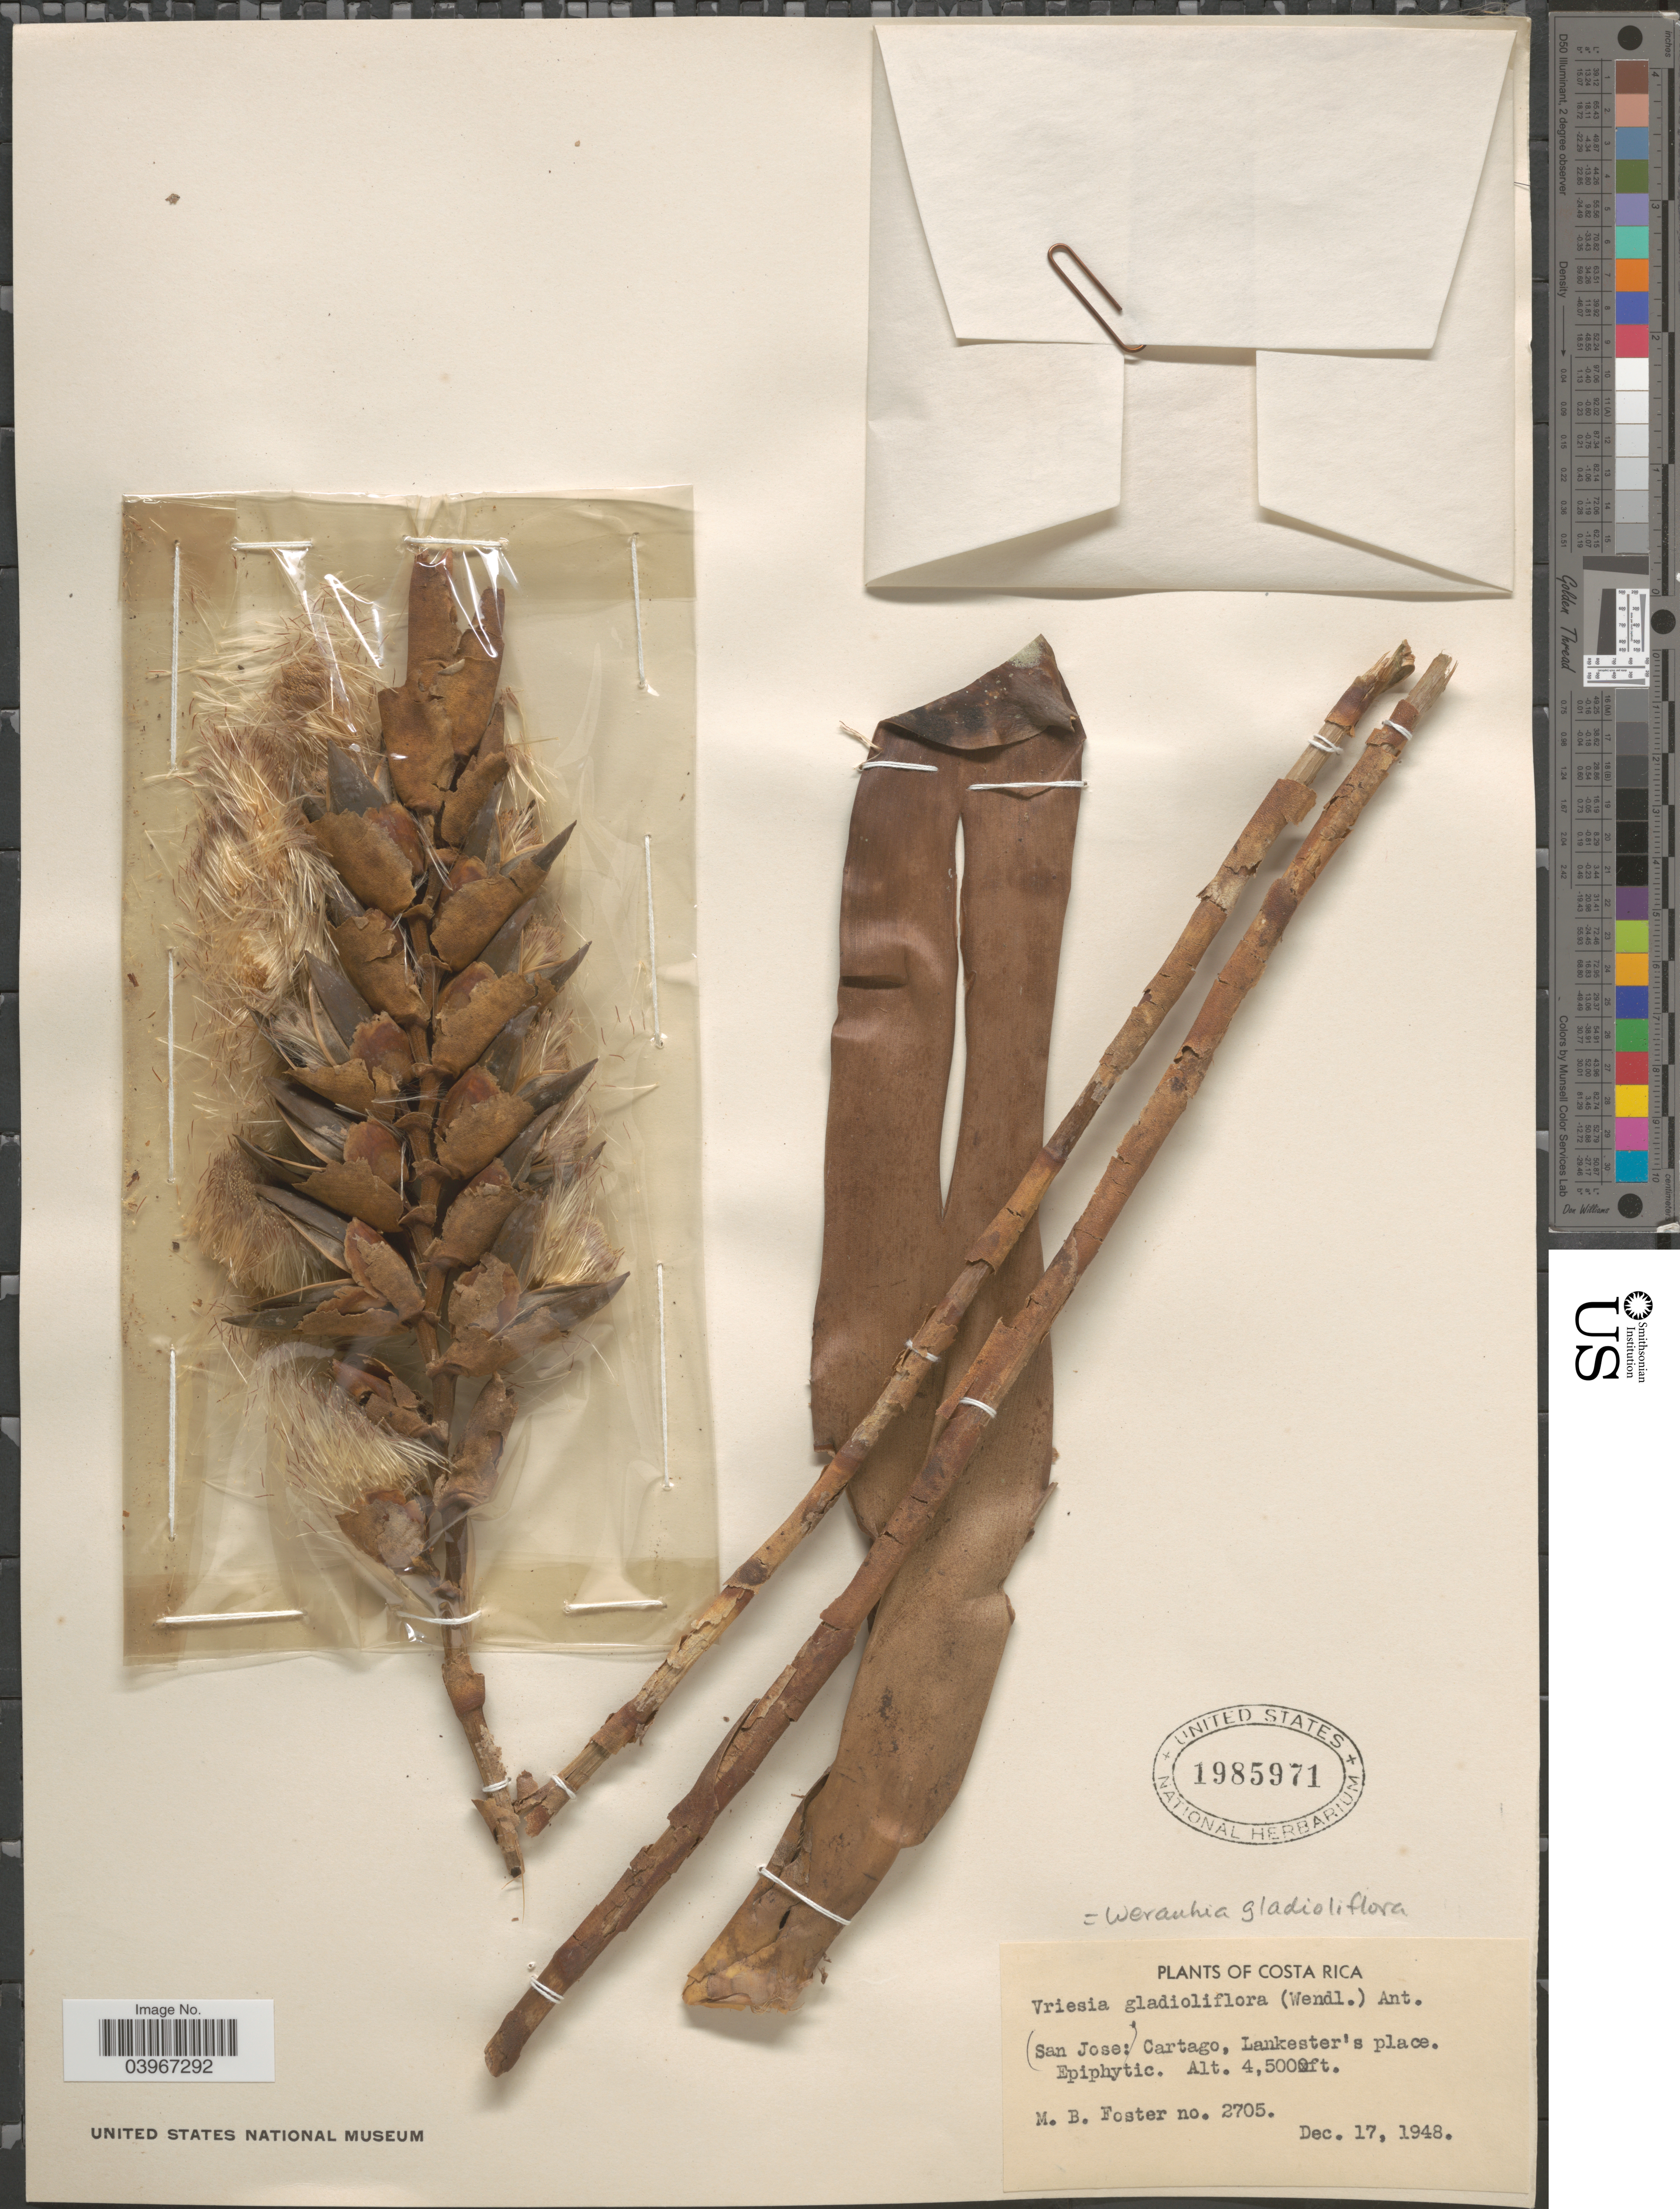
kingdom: Plantae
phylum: Tracheophyta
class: Liliopsida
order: Poales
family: Bromeliaceae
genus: Werauhia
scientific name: Werauhia gladioliflora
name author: (H. Wendl.) J.R. Grant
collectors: M. B. Foster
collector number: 2705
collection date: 1948-12-17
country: Costa Rica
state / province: Cartago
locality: (San Jose:) Cartago, Lankester's place.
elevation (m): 13716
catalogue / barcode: US 1985971